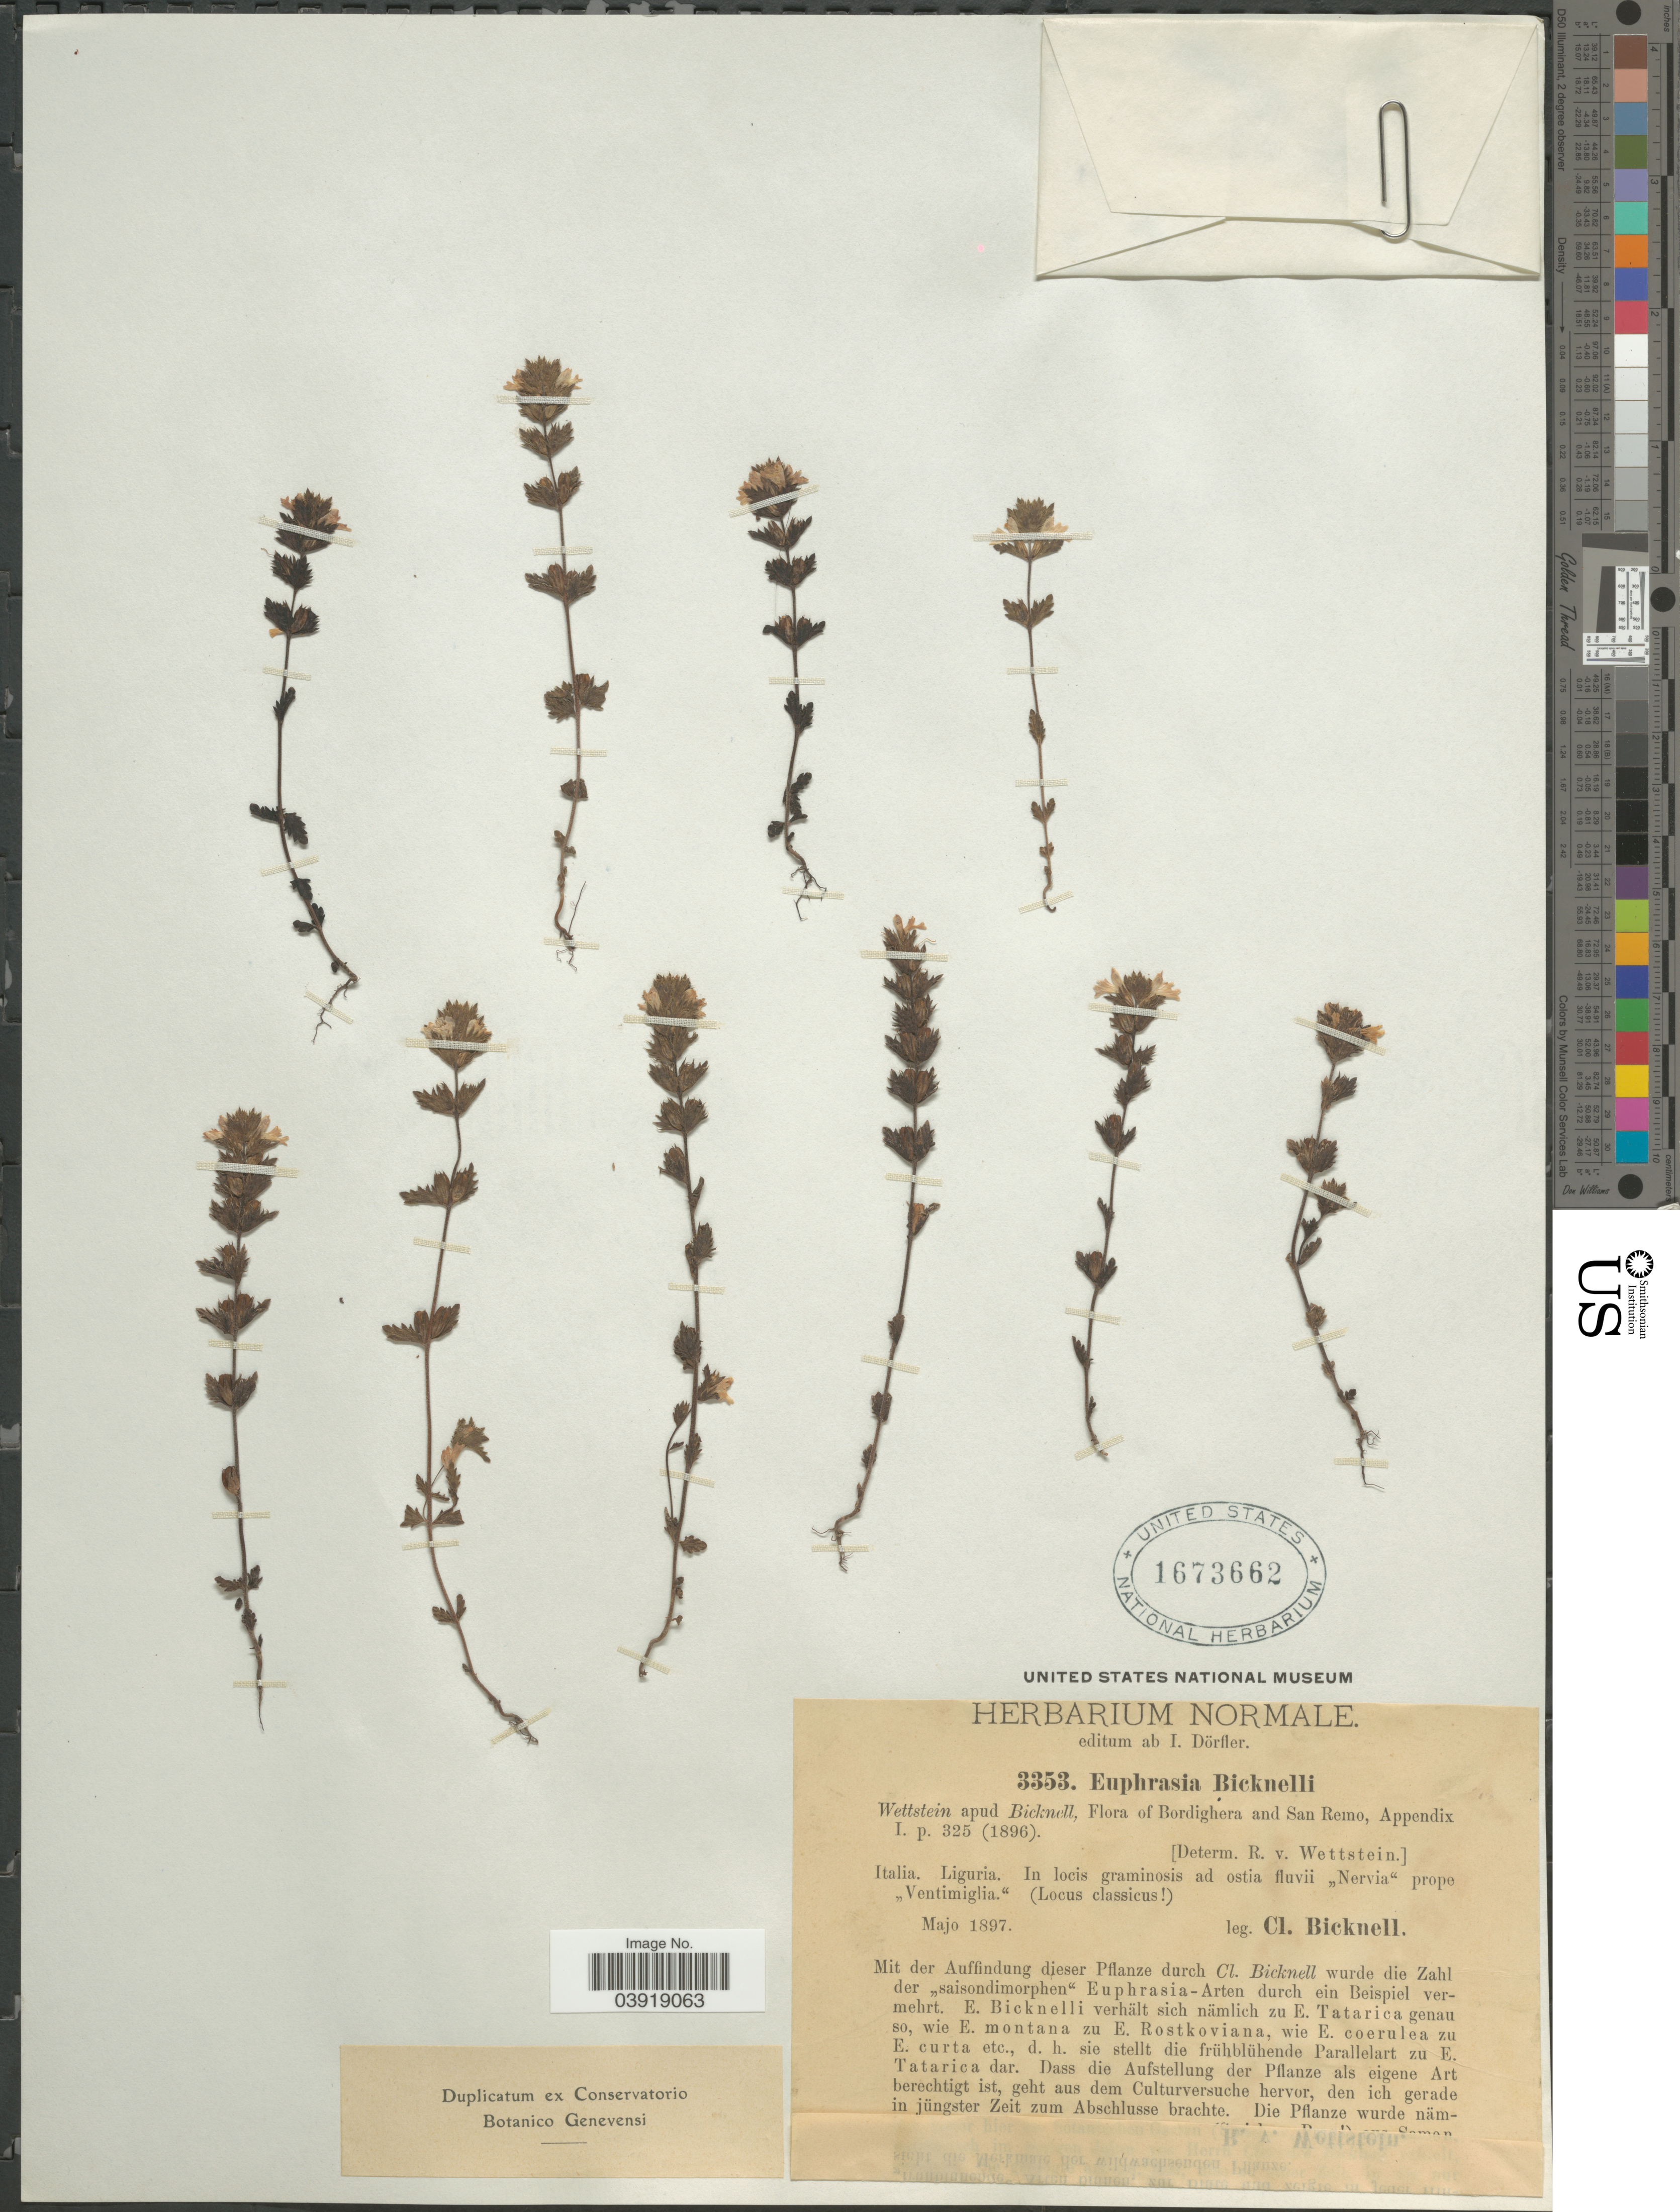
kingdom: Plantae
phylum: Tracheophyta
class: Magnoliopsida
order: Lamiales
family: Orobanchaceae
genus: Euphrasia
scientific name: Euphrasia bicknellii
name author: Wettst.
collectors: C. Bicknell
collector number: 3353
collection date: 1897-05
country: Italy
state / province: Liguria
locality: In locis graminosis ad ostia fluvii "Nervia" prope "Ventimiglia."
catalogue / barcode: US 1673662